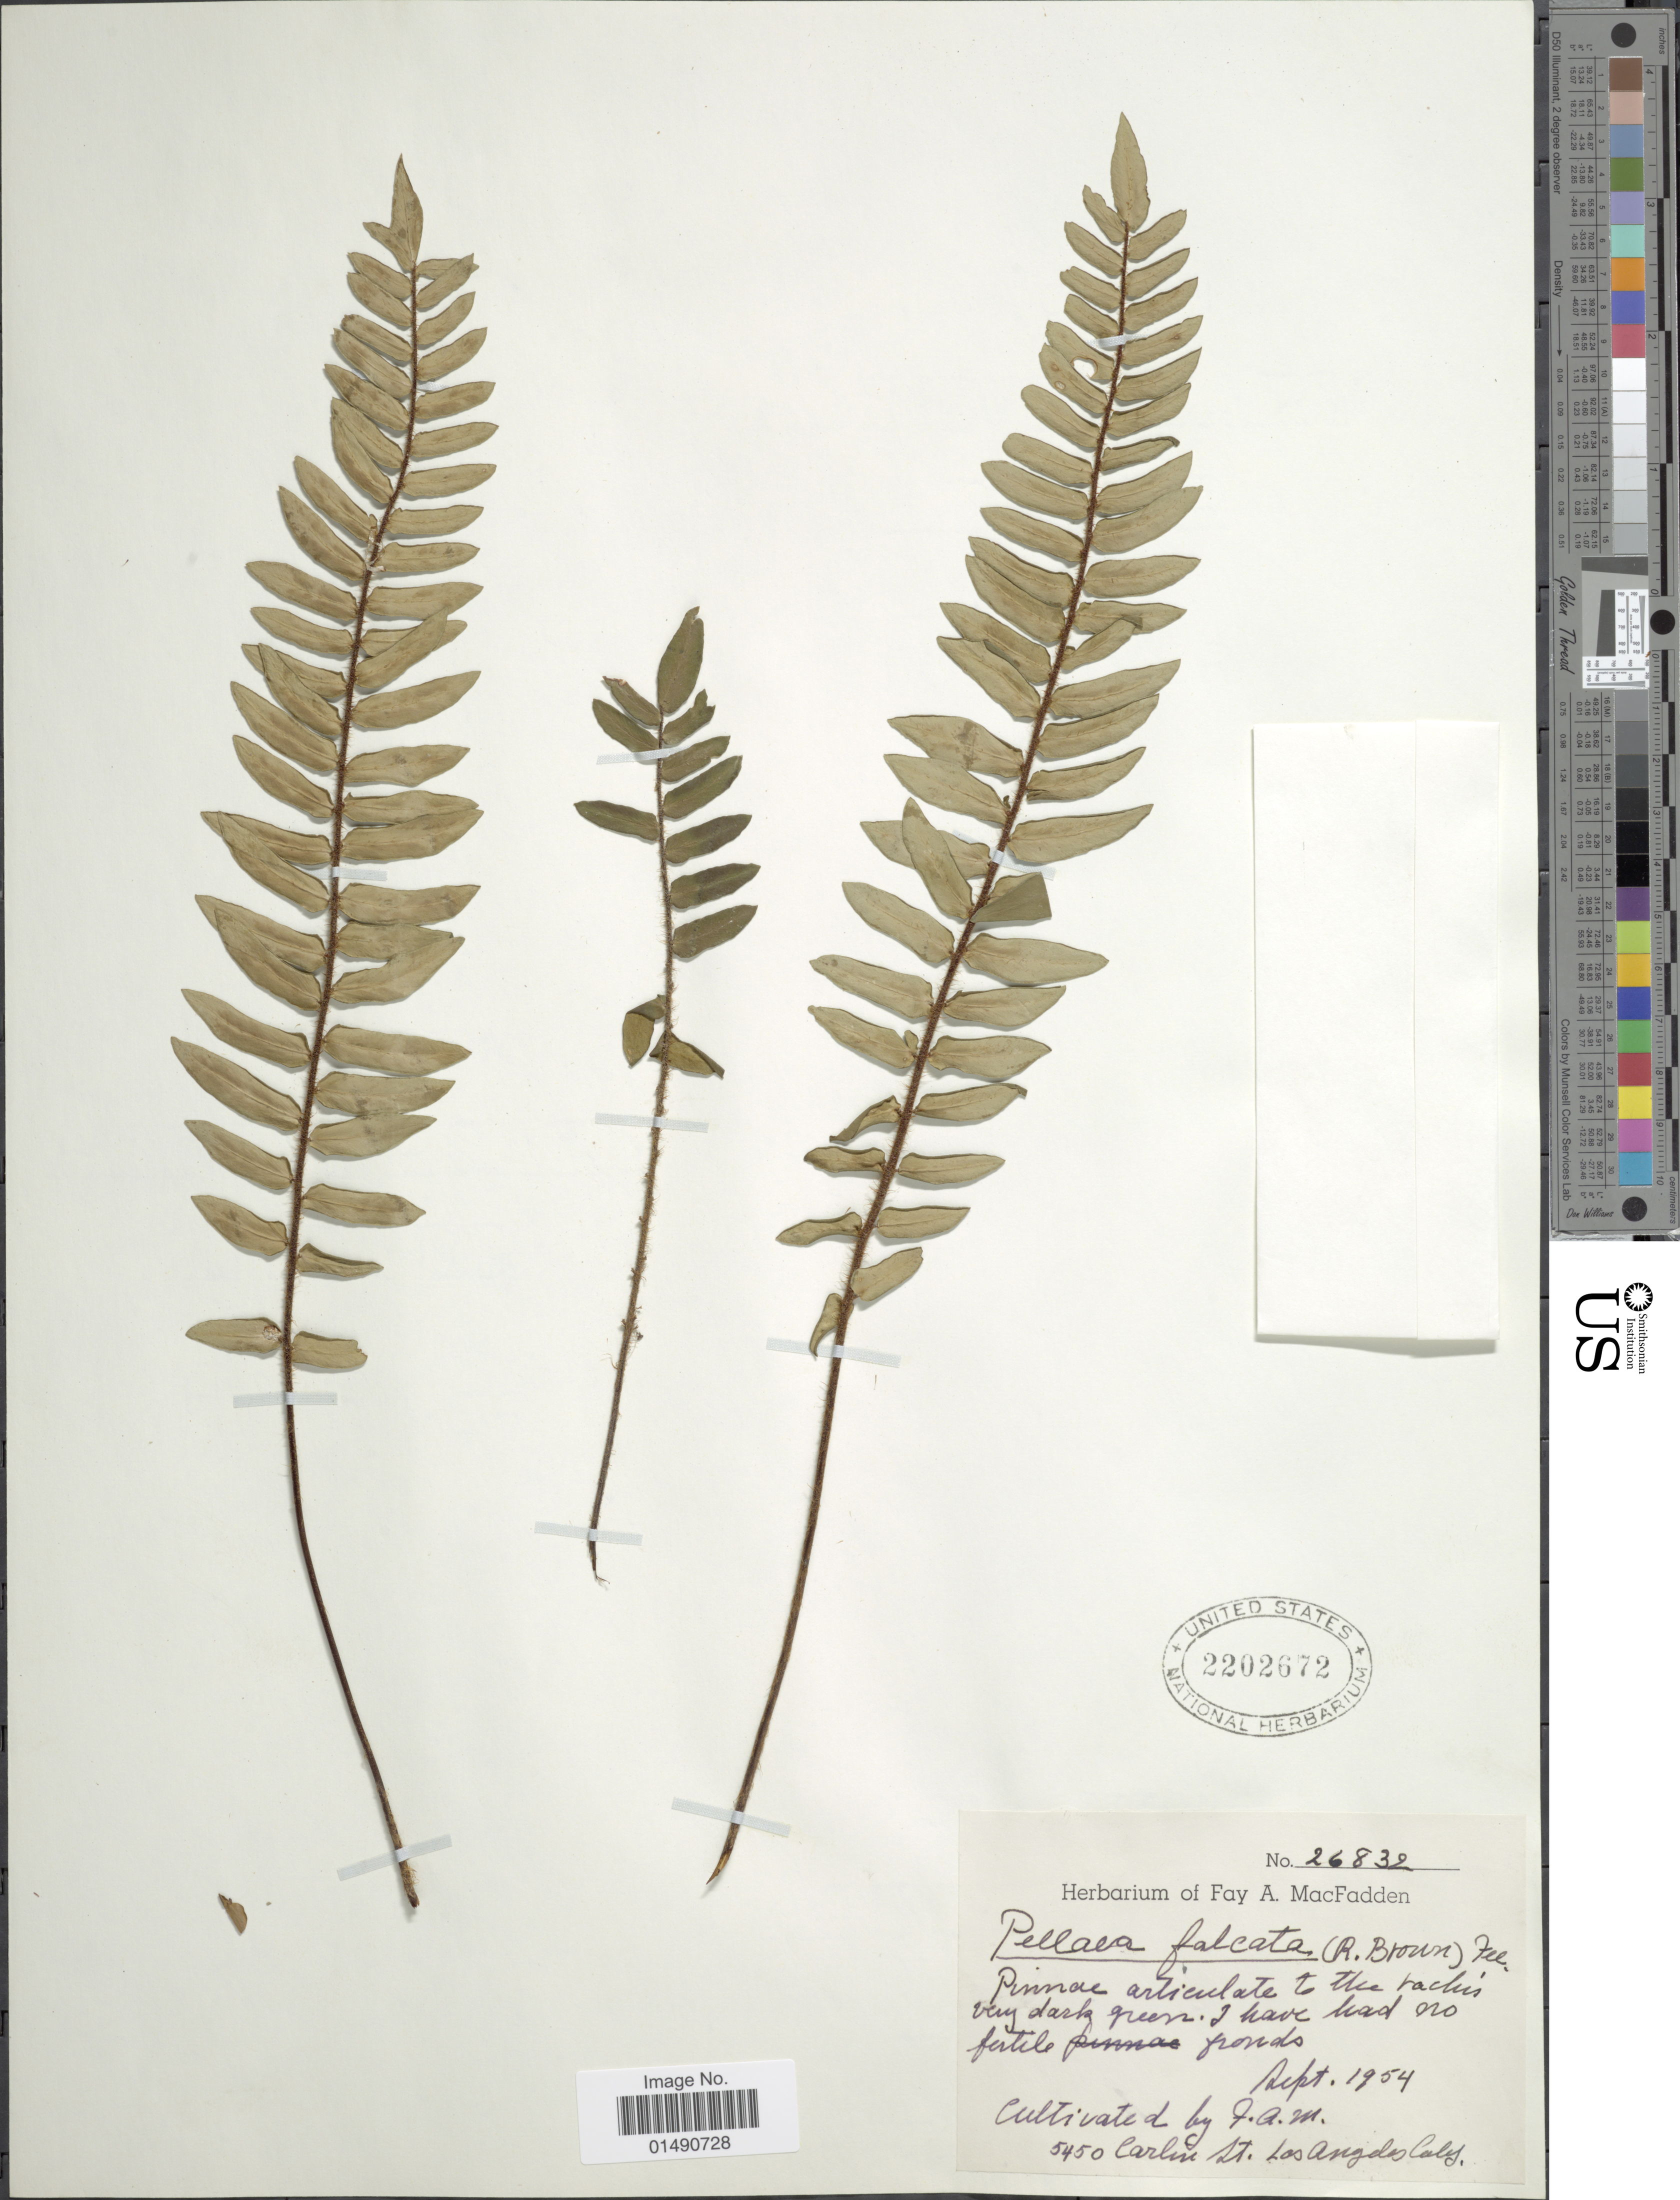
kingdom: Plantae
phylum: Tracheophyta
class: Polypodiopsida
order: Polypodiales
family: Pteridaceae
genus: Pellaea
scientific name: Pellaea falcata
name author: Fée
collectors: F. MacFadden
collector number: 26832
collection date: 1954-09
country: United States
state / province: California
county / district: Los Angeles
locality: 5450 Calin St., Los Angeles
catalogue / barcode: US 2202672